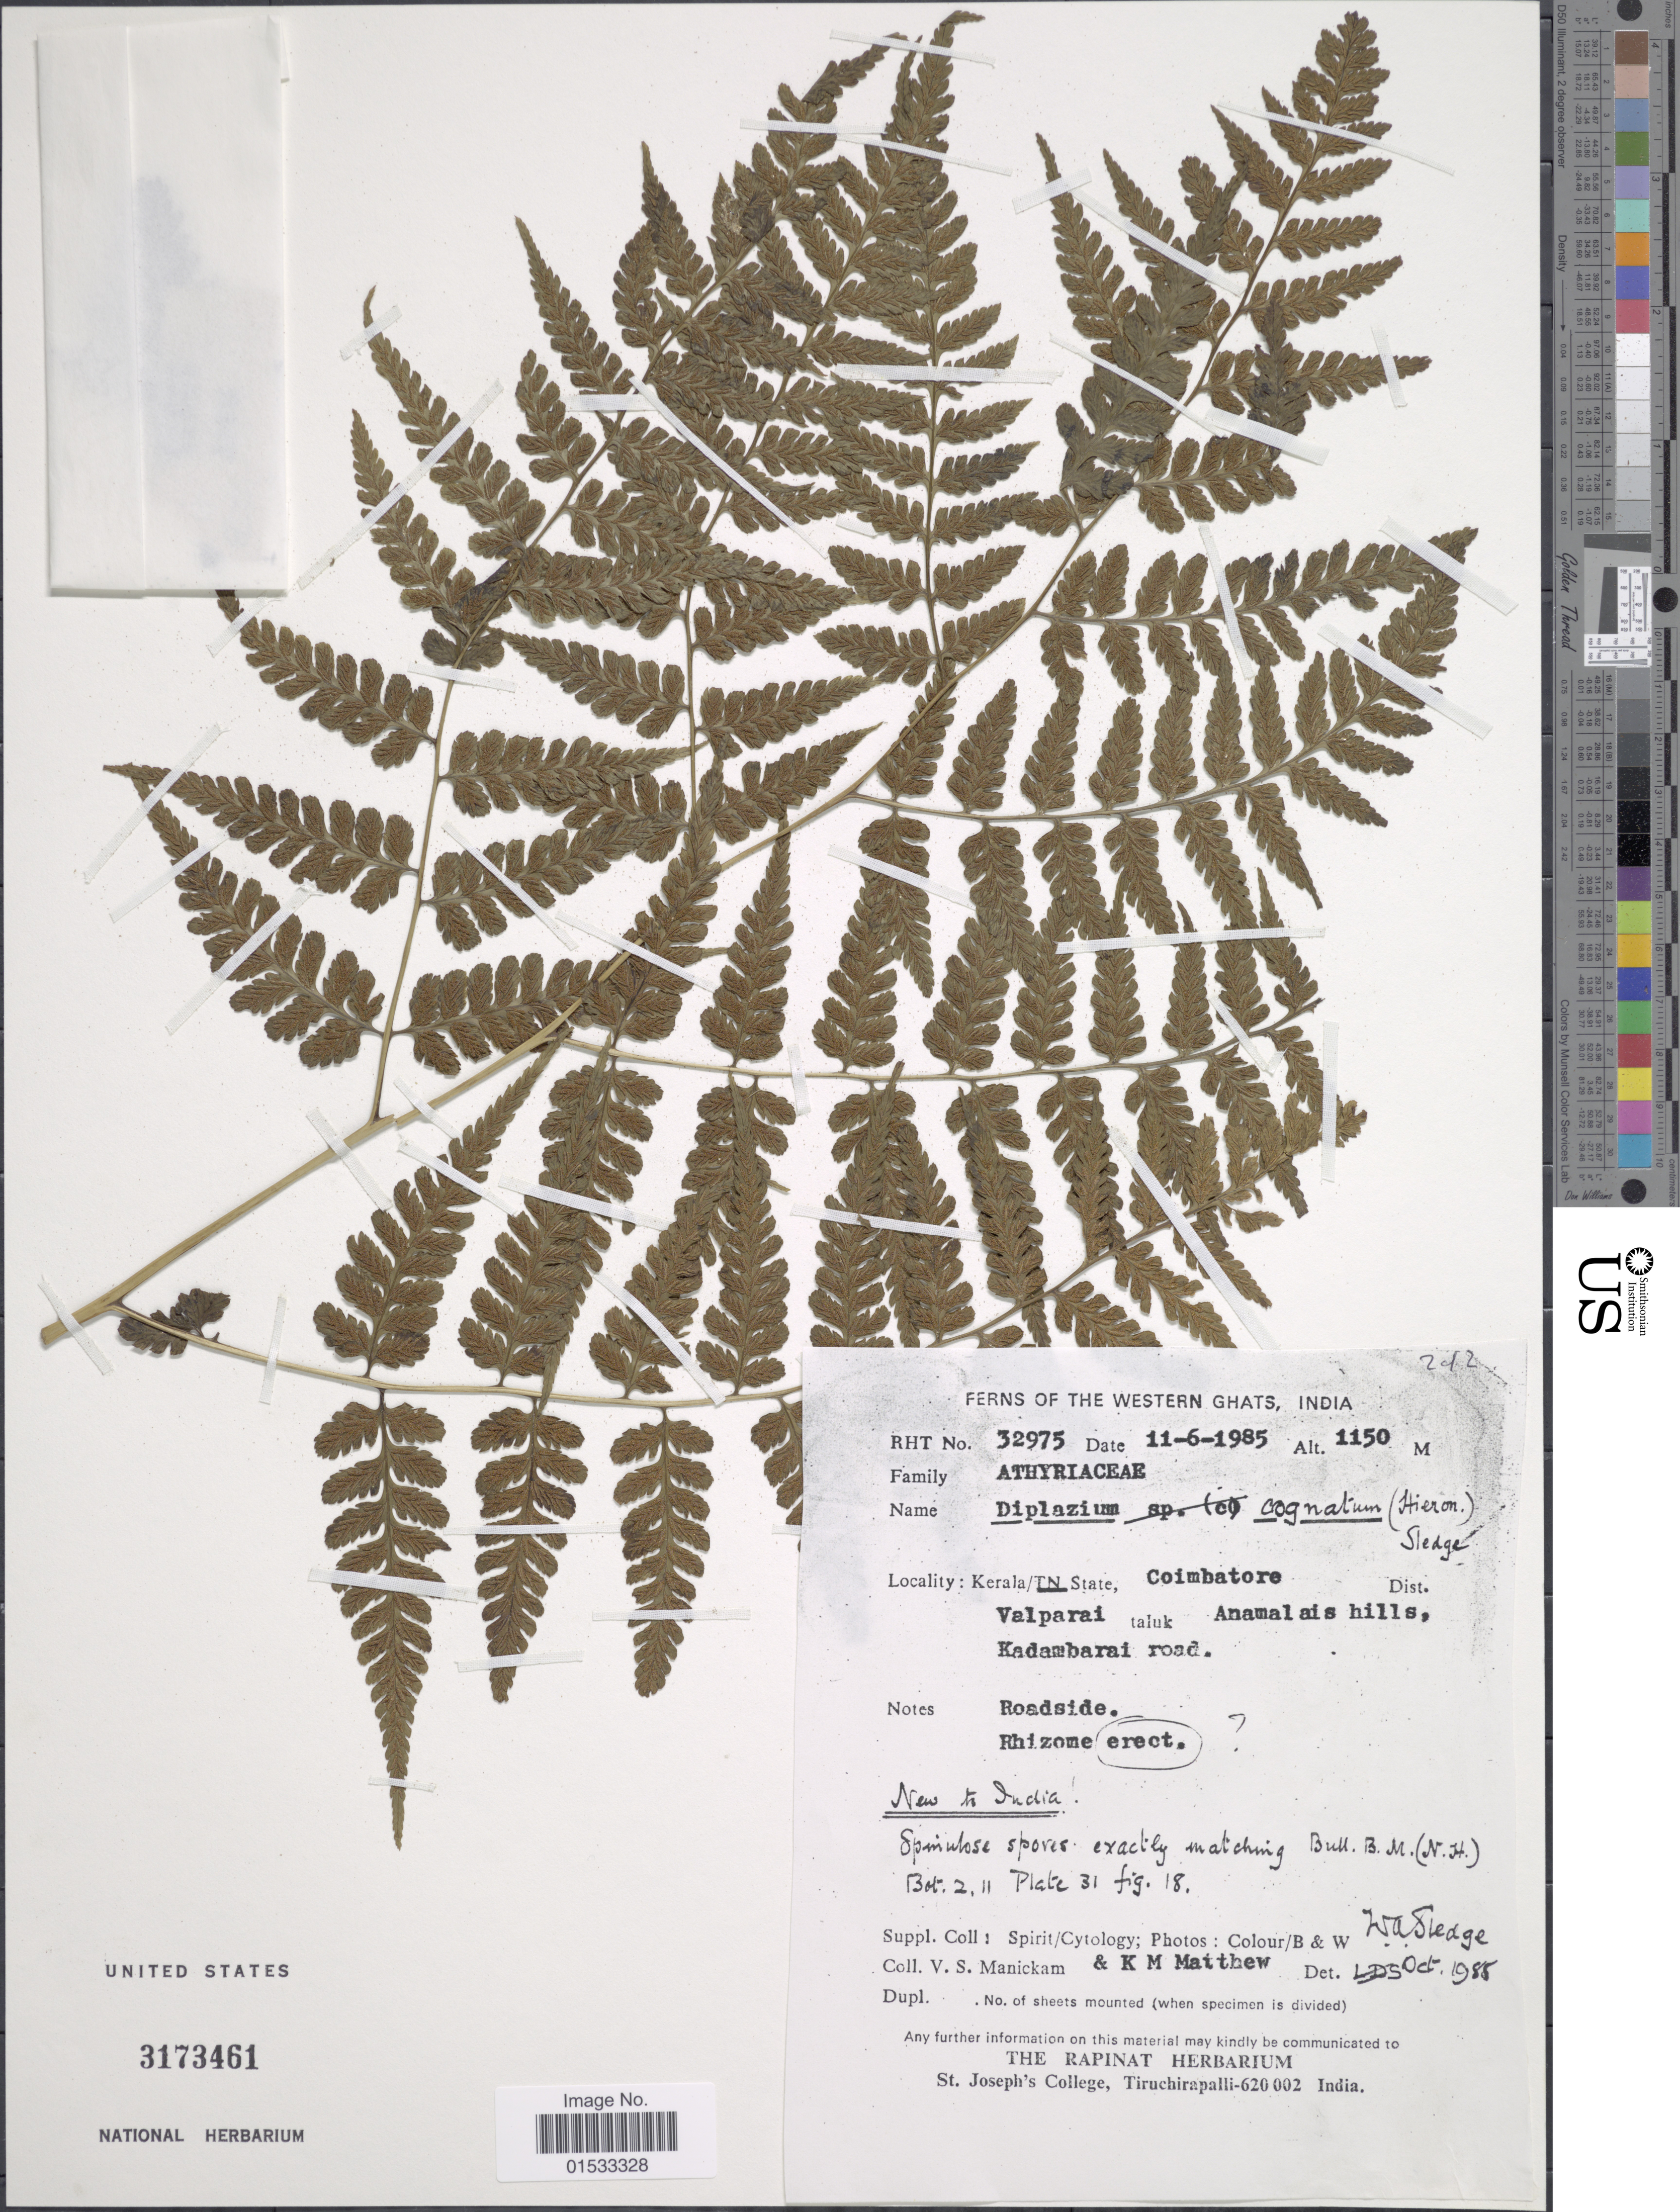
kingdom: Plantae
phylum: Tracheophyta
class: Polypodiopsida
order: Polypodiales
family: Athyriaceae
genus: Diplazium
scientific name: Diplazium cognatum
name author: (Hieron.) Sledge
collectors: V. Manickam & K. M. Matthew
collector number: RHT32975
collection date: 1985-06-11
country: India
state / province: Kerala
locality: Western Ghats, TN state, Coimbatore, Valpari taluk, Anamalais hills, Kadambarai road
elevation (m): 1150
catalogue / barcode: US 3173461